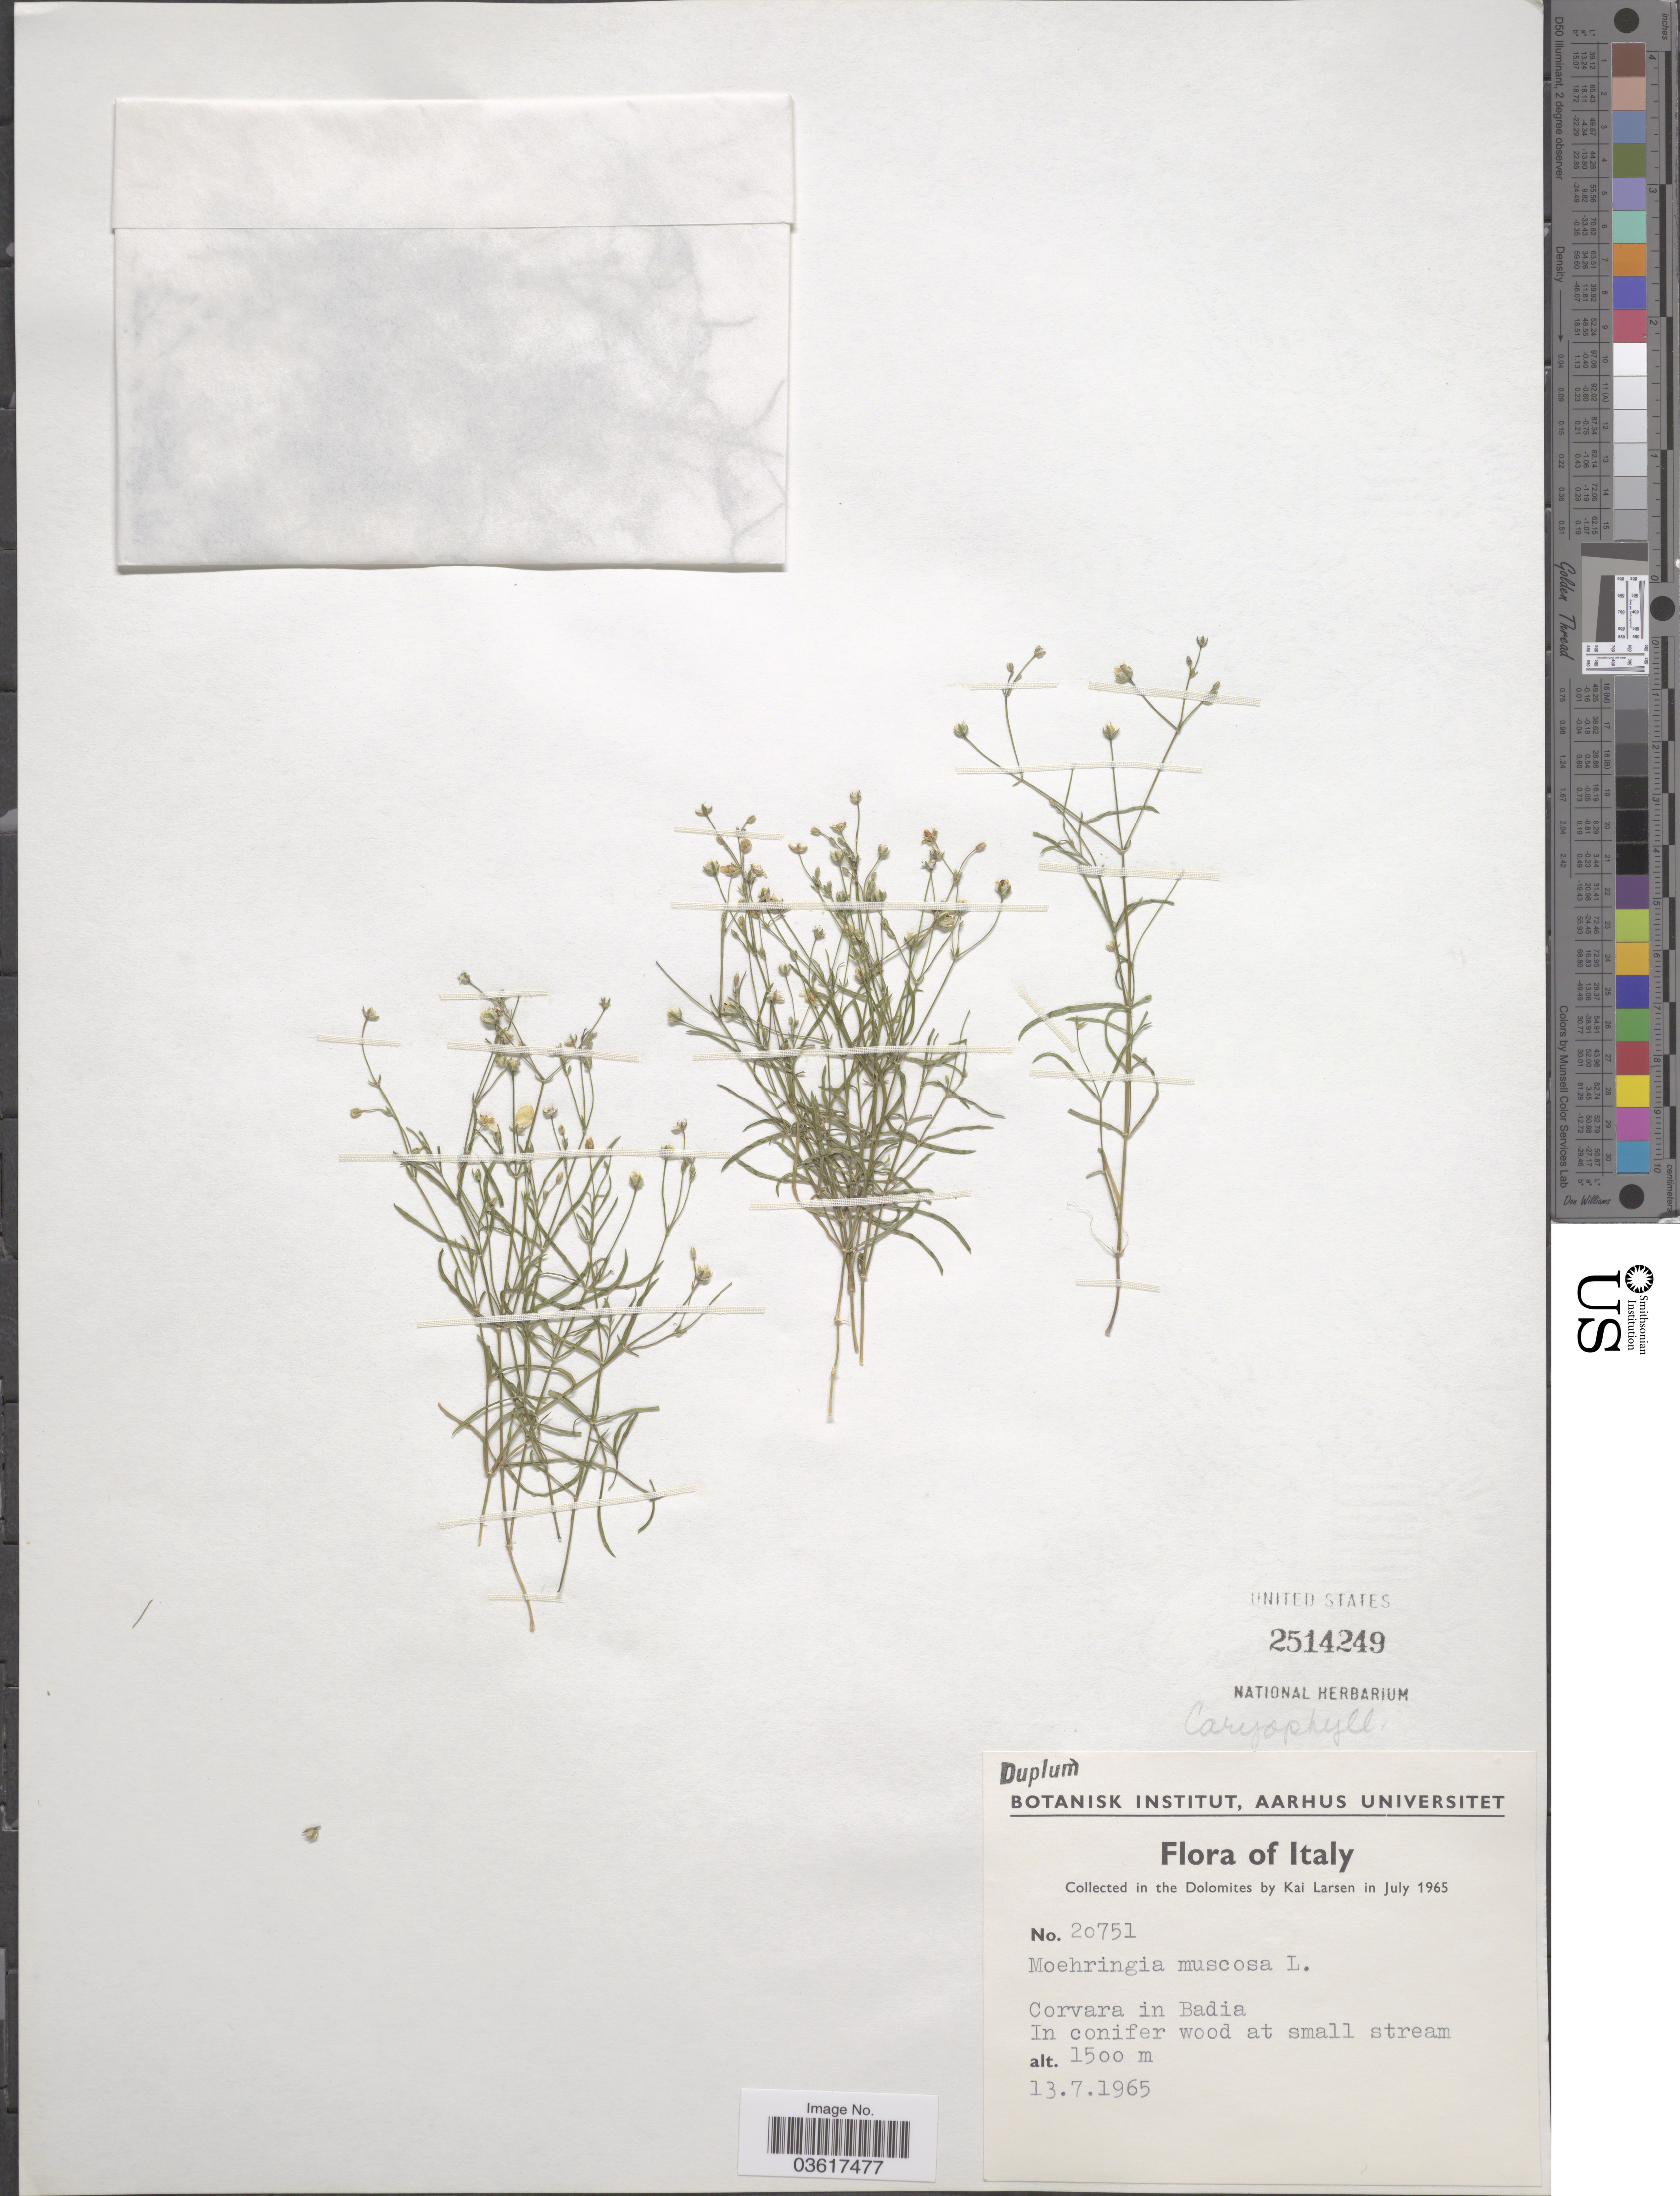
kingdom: Plantae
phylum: Tracheophyta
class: Magnoliopsida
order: Caryophyllales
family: Caryophyllaceae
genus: Moehringia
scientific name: Moehringia muscosa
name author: L.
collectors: K. Larsen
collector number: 20751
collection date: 1965-07-13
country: Italy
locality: Corvara in Badia.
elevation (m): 1500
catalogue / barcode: US 2514249